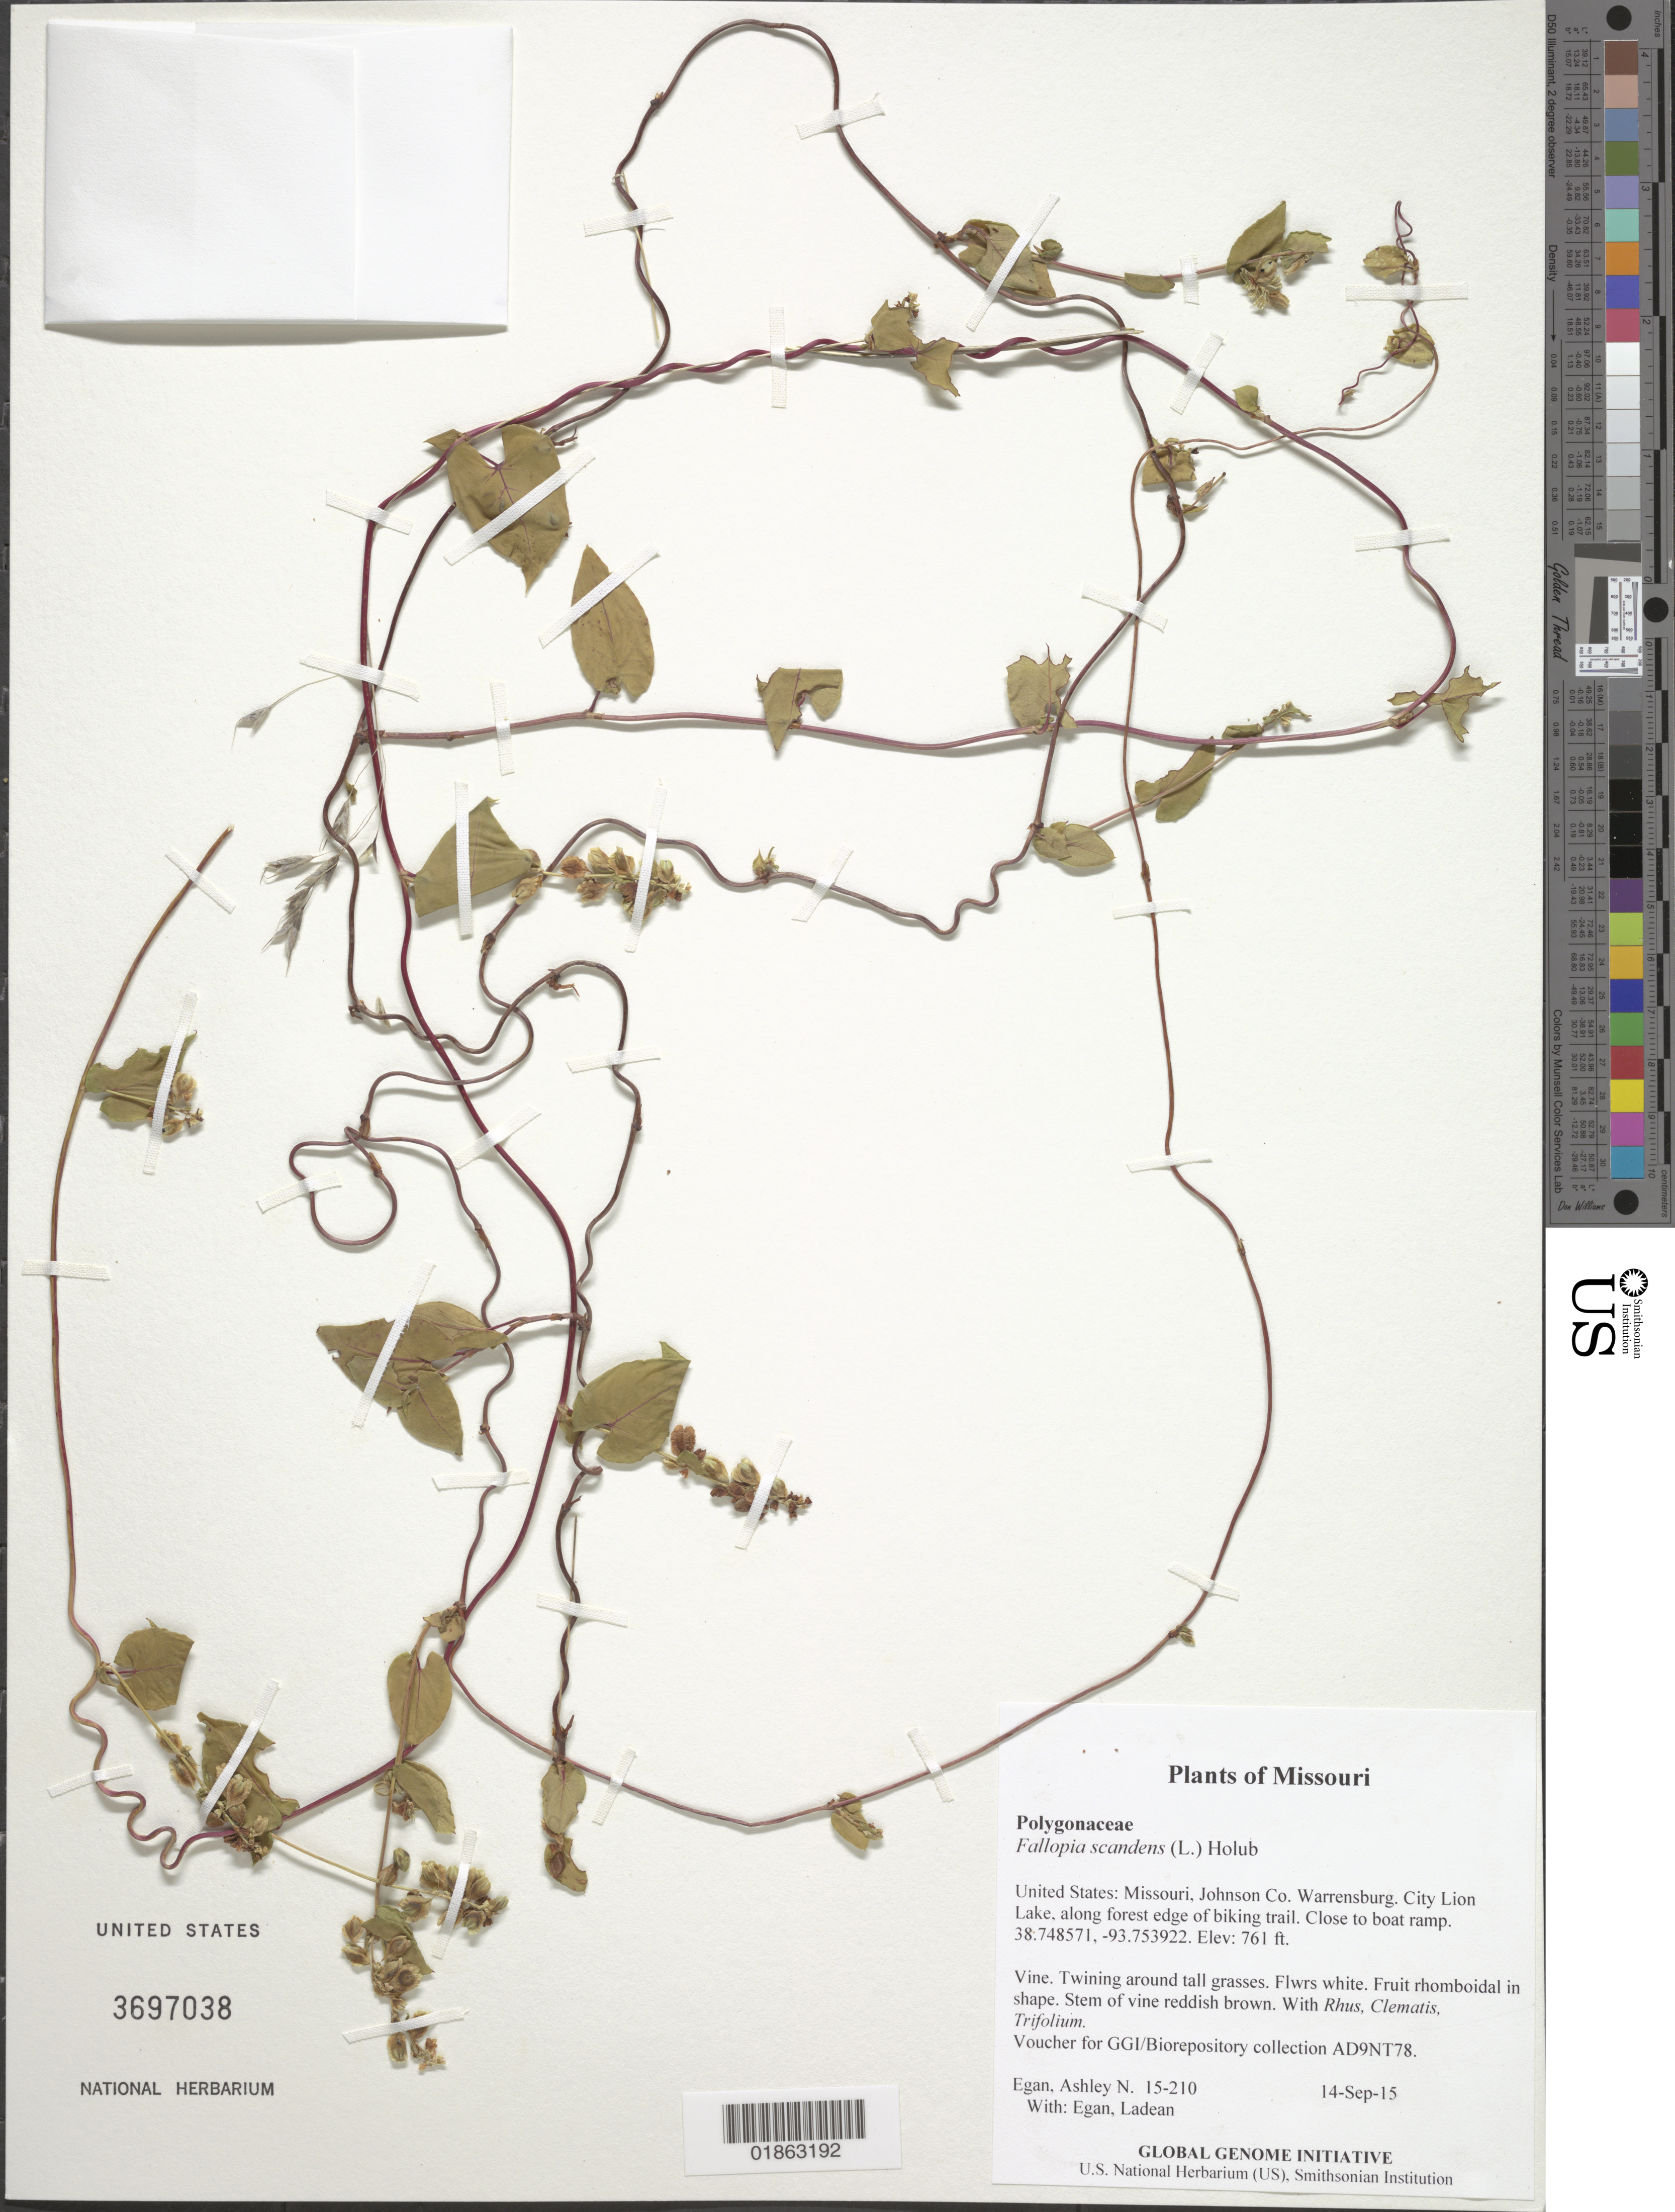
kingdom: Plantae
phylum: Tracheophyta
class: Magnoliopsida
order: Caryophyllales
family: Polygonaceae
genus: Fallopia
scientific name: Fallopia scandens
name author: (L.) Holub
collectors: A. N. Egan & L. Egan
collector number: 15-210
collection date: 2015-09-14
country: United States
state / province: Missouri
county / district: Johnson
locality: Warrensburg. City Lion Lake, along forest edge of biking trail. Close to boat ramp.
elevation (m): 232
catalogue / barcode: US 3697038